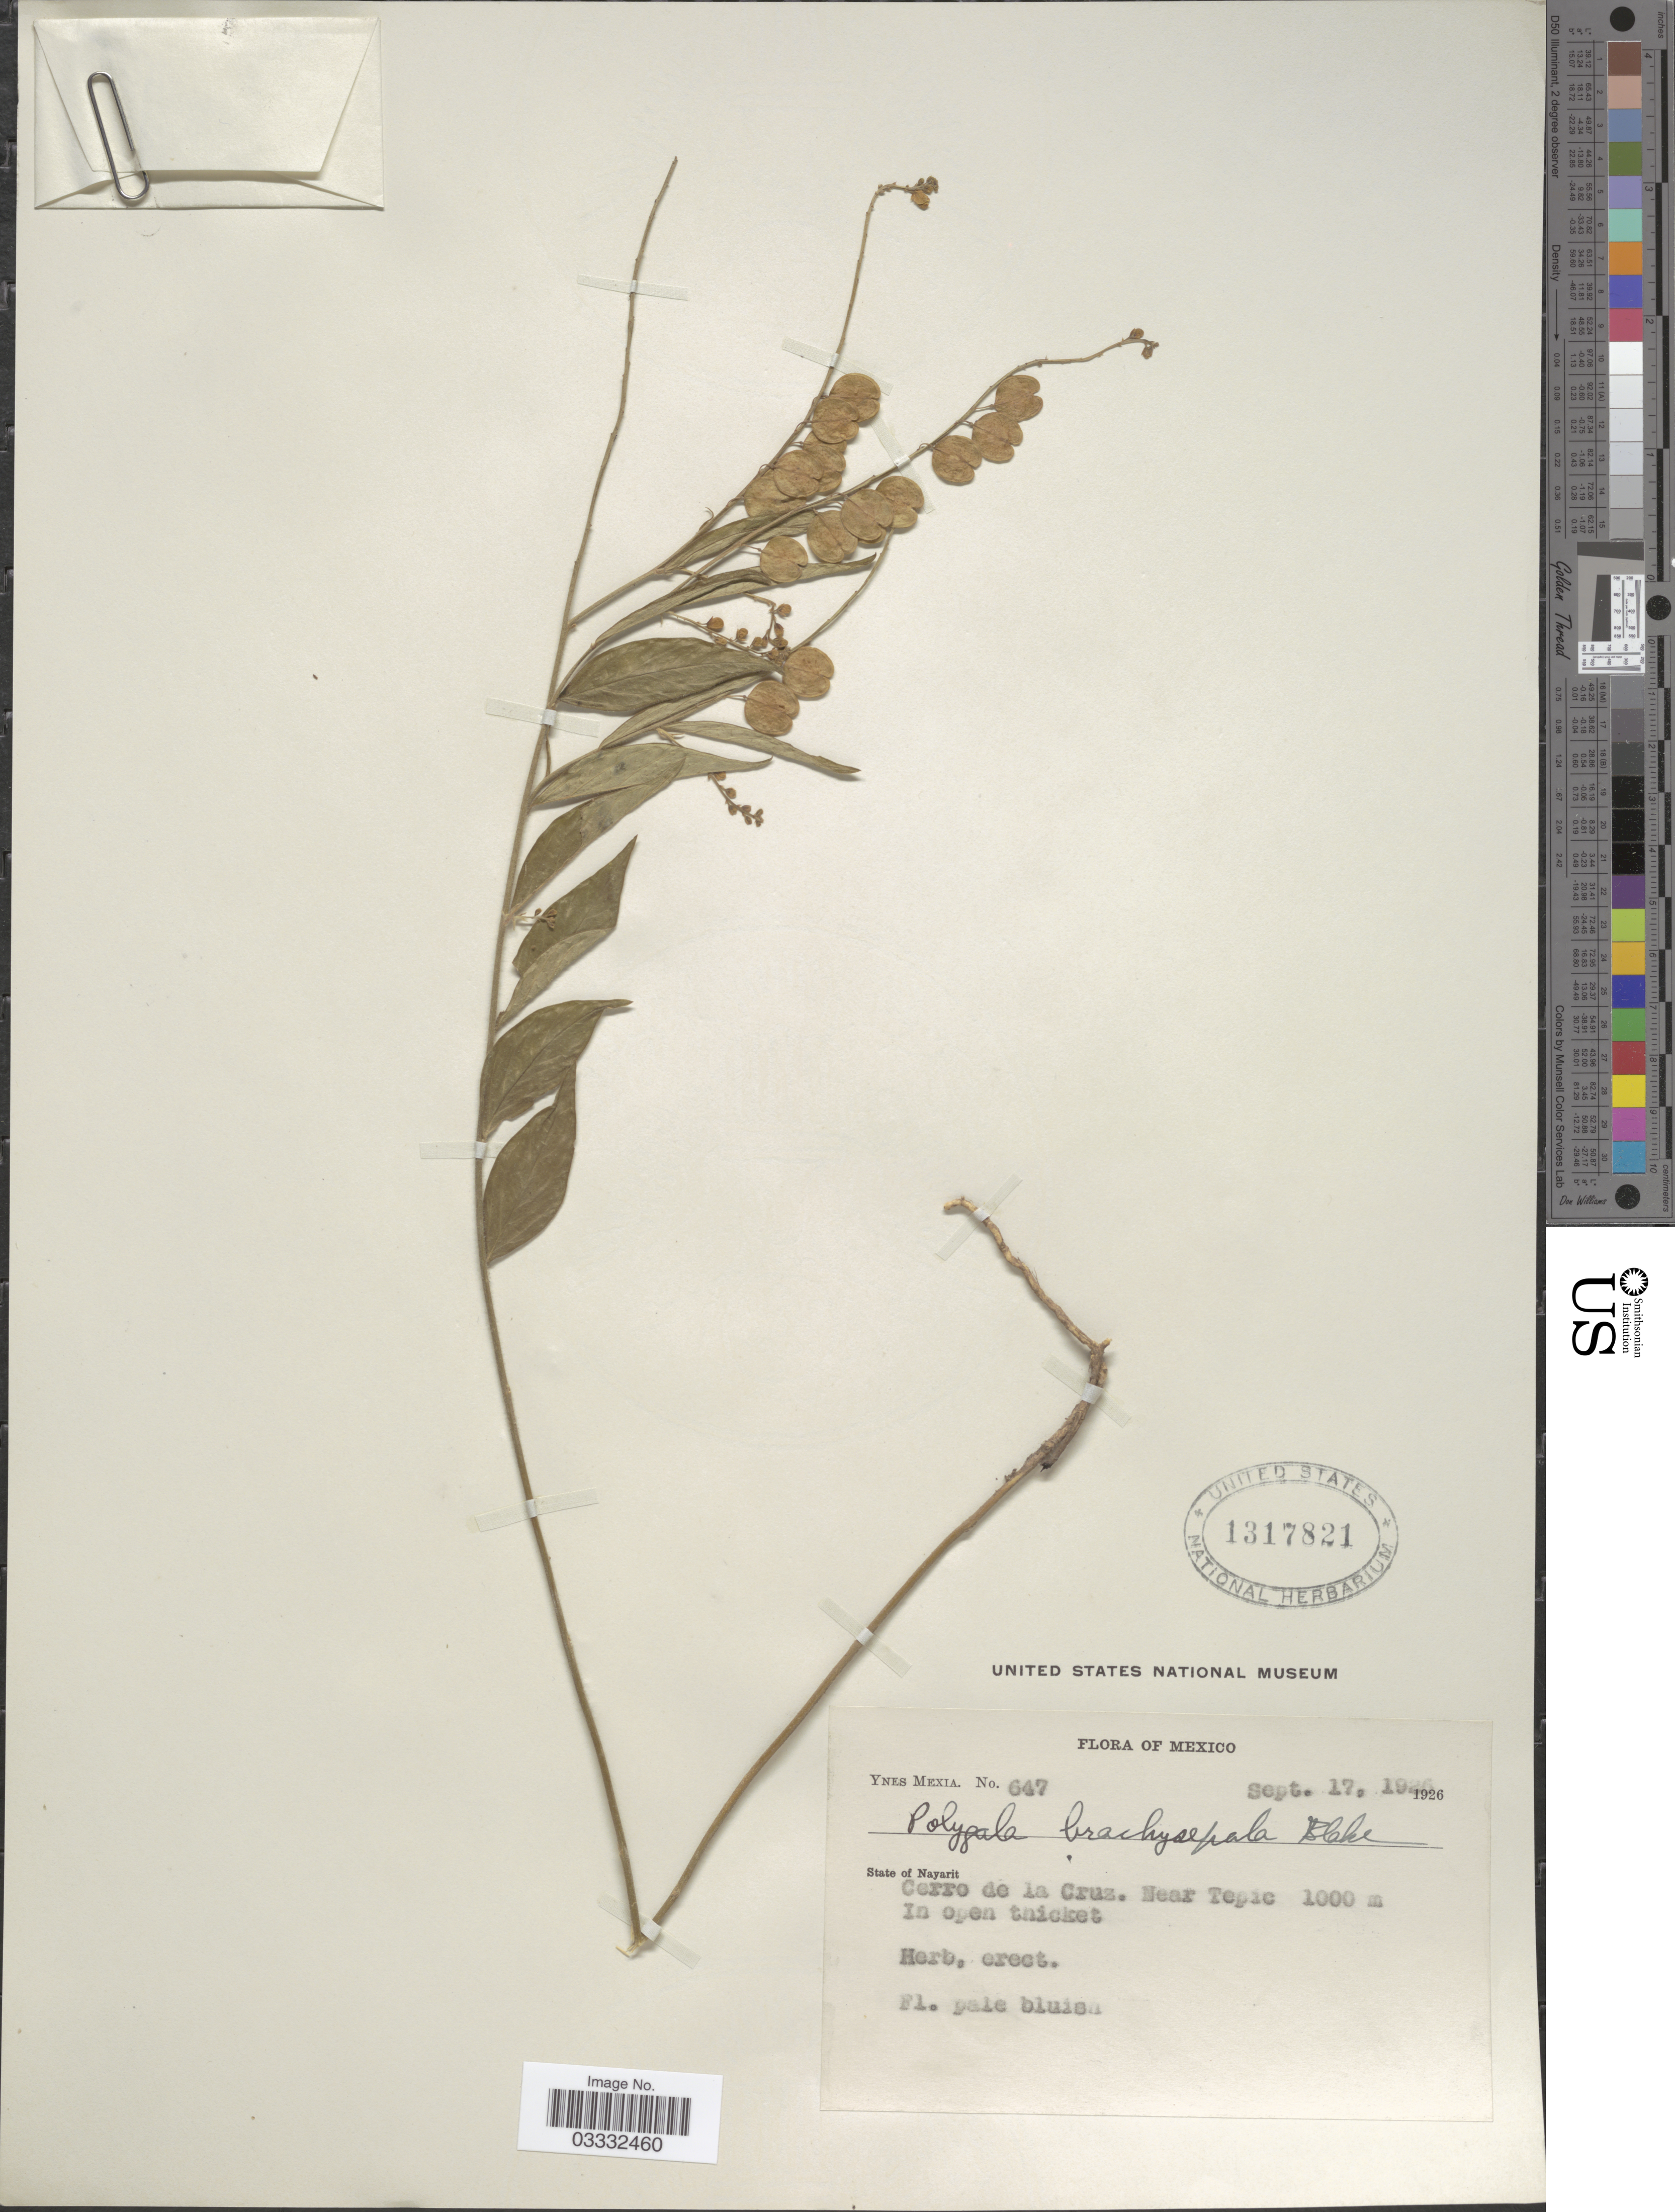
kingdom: Plantae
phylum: Tracheophyta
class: Magnoliopsida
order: Fabales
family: Polygalaceae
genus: Polygala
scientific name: Polygala brachysepala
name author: S.F. Blake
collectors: Y. Mexia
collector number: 647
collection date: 1926-09-17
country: Mexico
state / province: Nayarit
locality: Cerro de la Cruz. Near Tepic.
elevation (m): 1000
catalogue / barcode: US 1317821